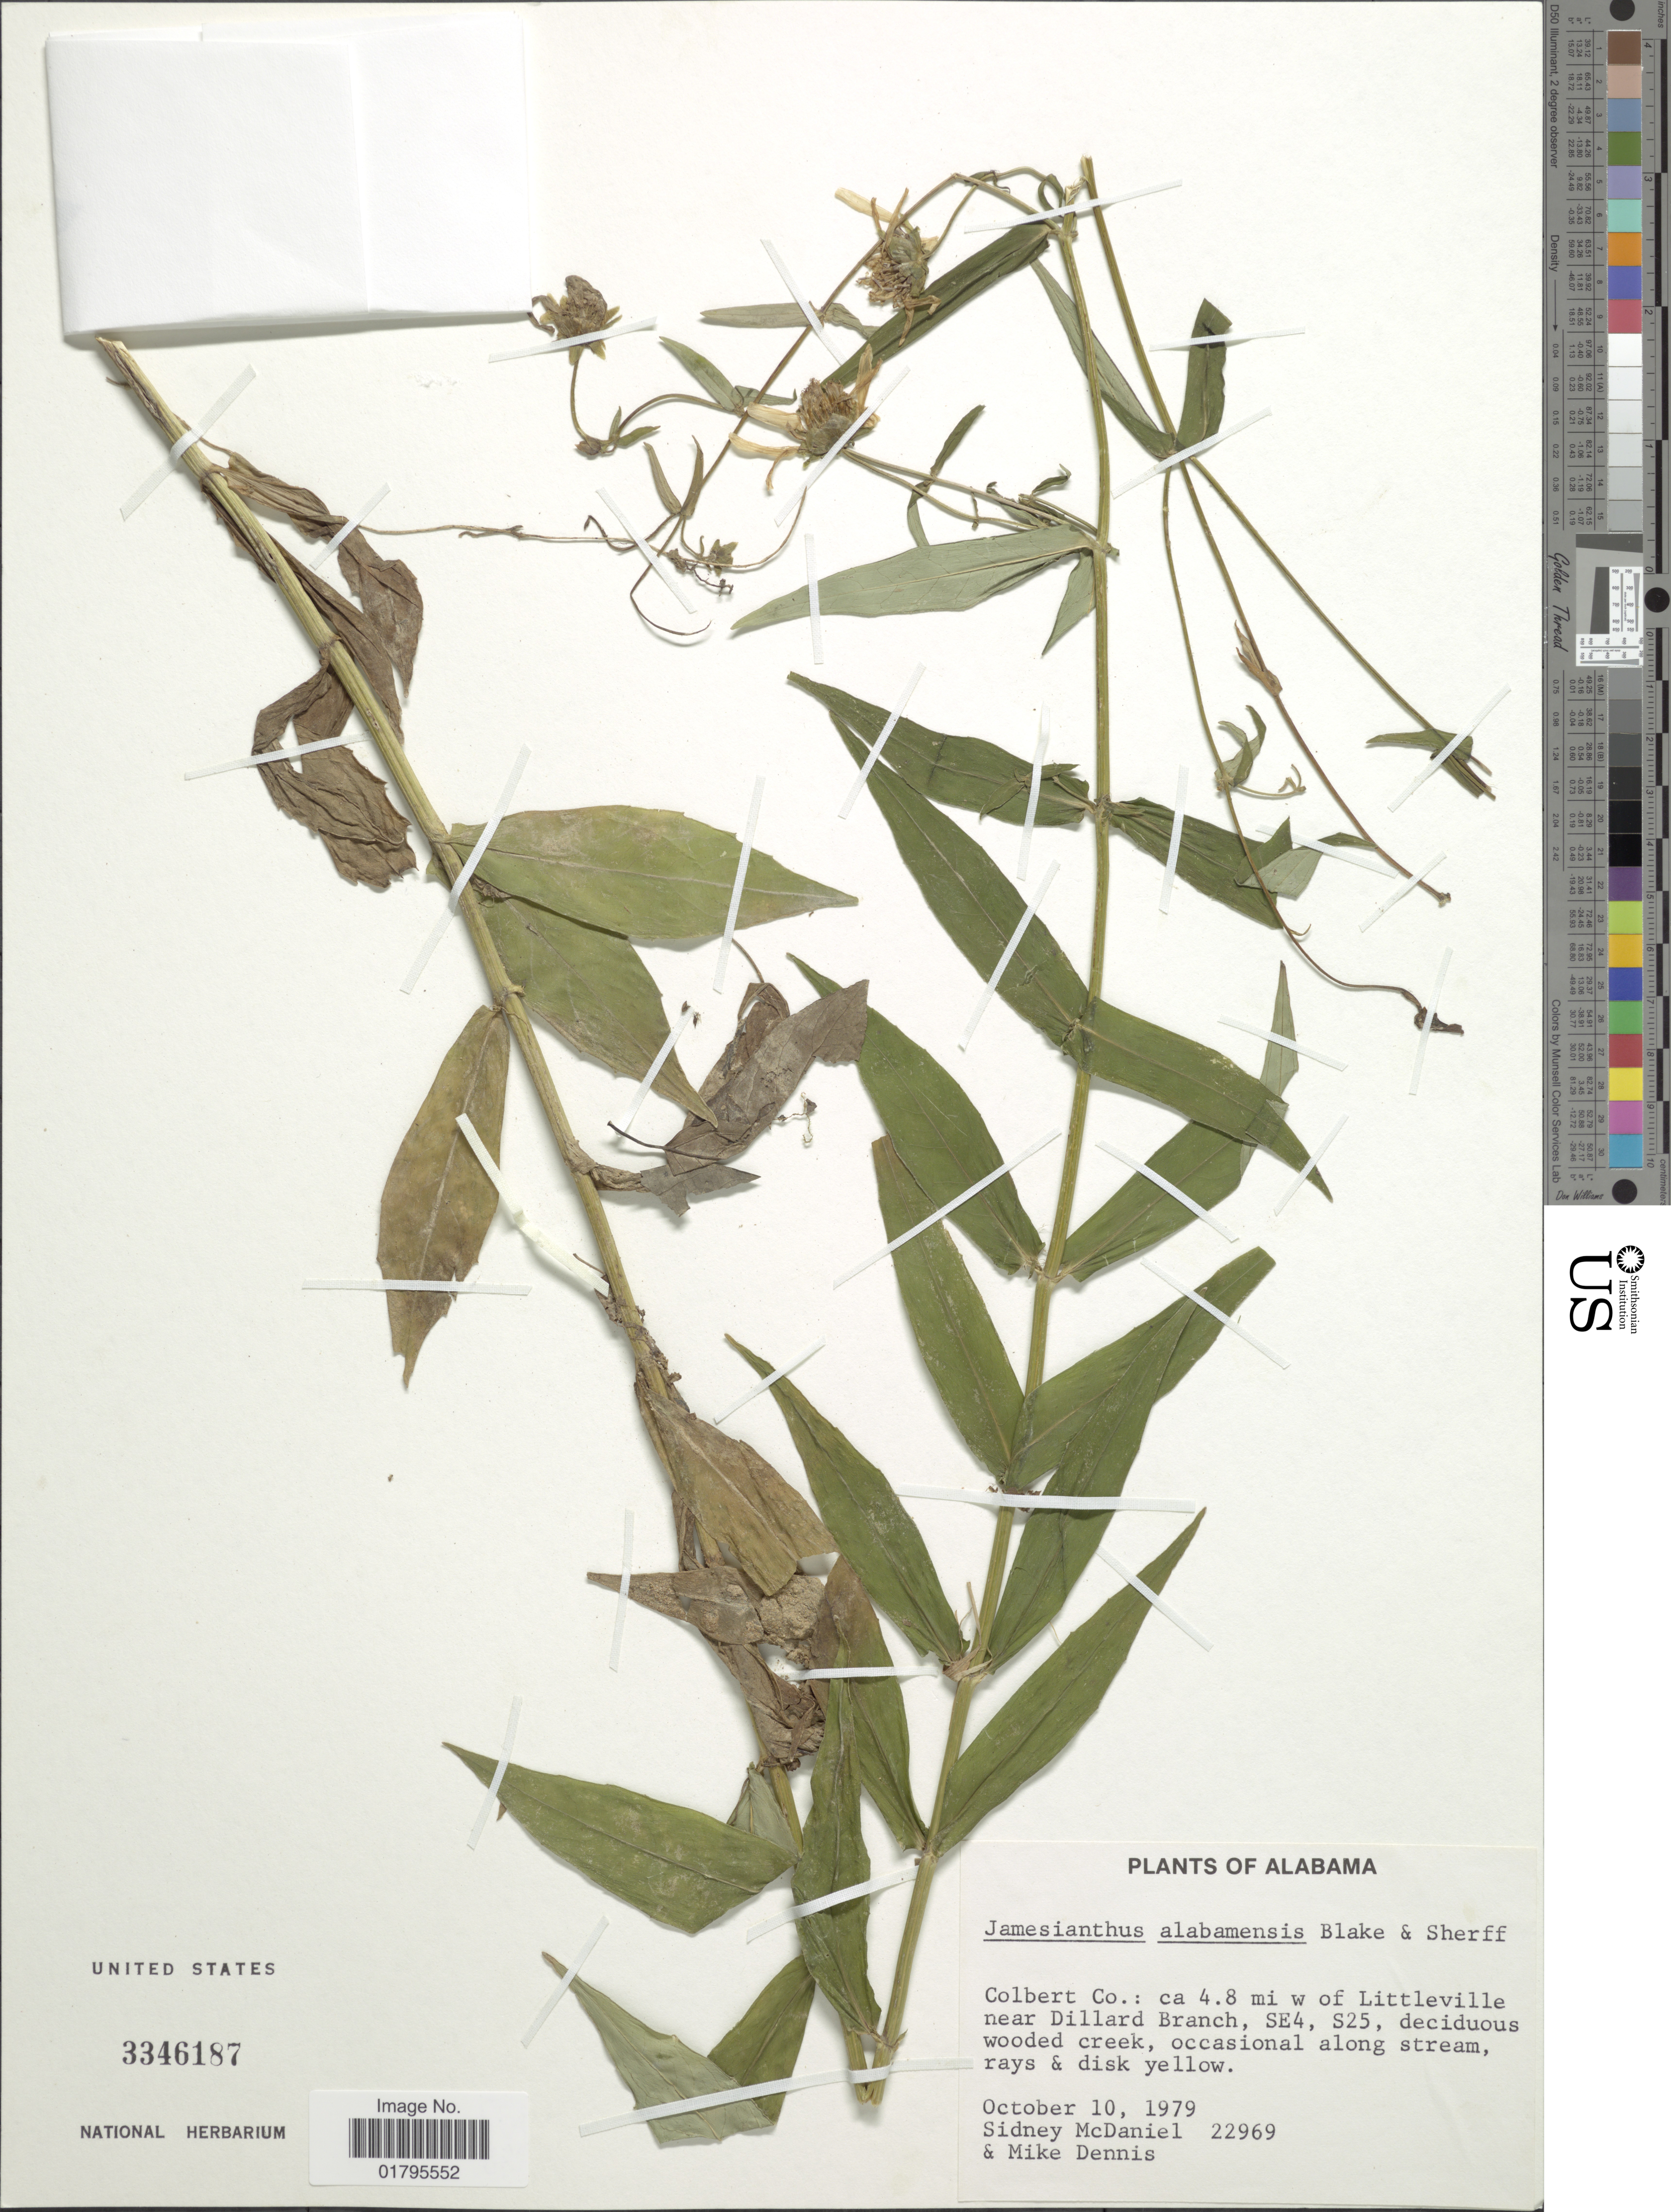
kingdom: Plantae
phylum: Tracheophyta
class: Magnoliopsida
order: Asterales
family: Asteraceae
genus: Jamesianthus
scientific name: Jamesianthus alabamensis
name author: S.F. Blake & Sherff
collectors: S. McDaniel & M. Dennis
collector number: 22969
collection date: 1979-10-10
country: United States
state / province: Alabama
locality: Colbert Co.: 4.8 mi. W of Littleville near Dillard Branch, SE4, S25, deciduous wooded creek, occasional wooded creek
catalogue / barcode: US 3346187